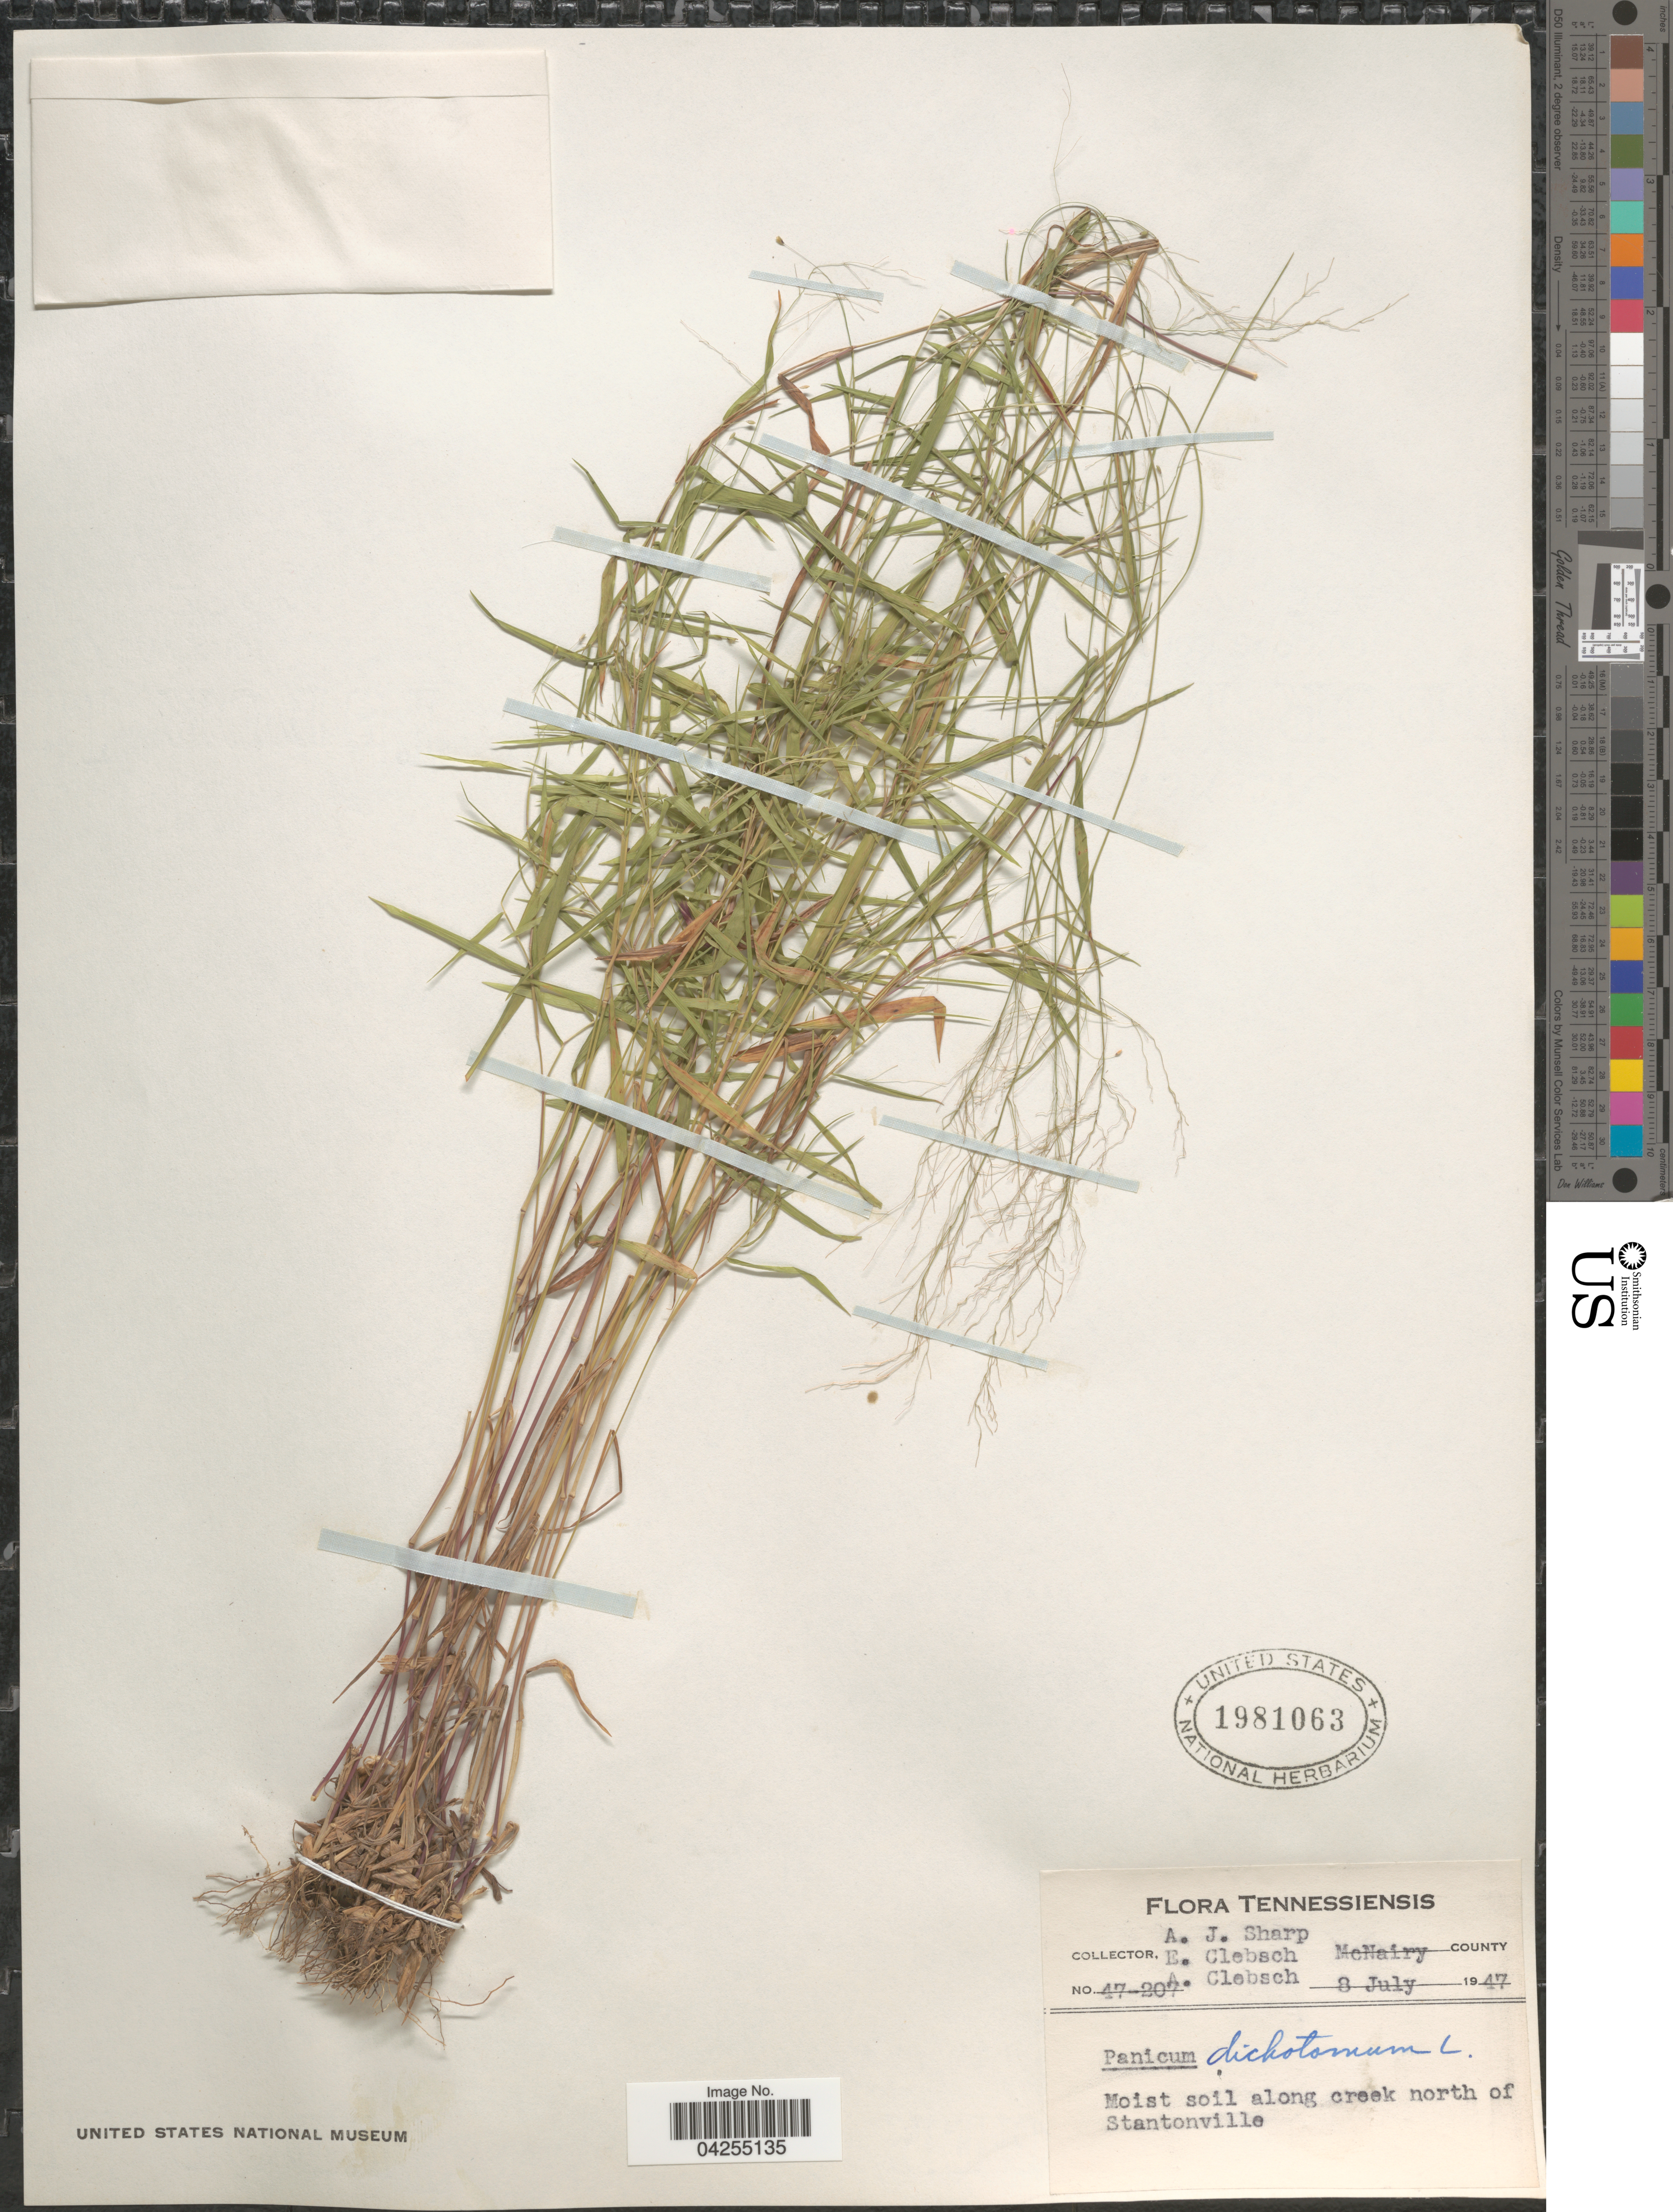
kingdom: Plantae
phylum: Tracheophyta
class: Liliopsida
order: Poales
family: Poaceae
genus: Dichanthelium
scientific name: Dichanthelium dichotomum var. dichotomum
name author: (L.) Gould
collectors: A. J. Sharp, E. Clebsch & A. Clebsch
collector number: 47-207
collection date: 1947-07-08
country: United States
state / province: Tennessee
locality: McNairy County. Moist soil along creek north of Stantonville.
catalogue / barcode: US 1981063